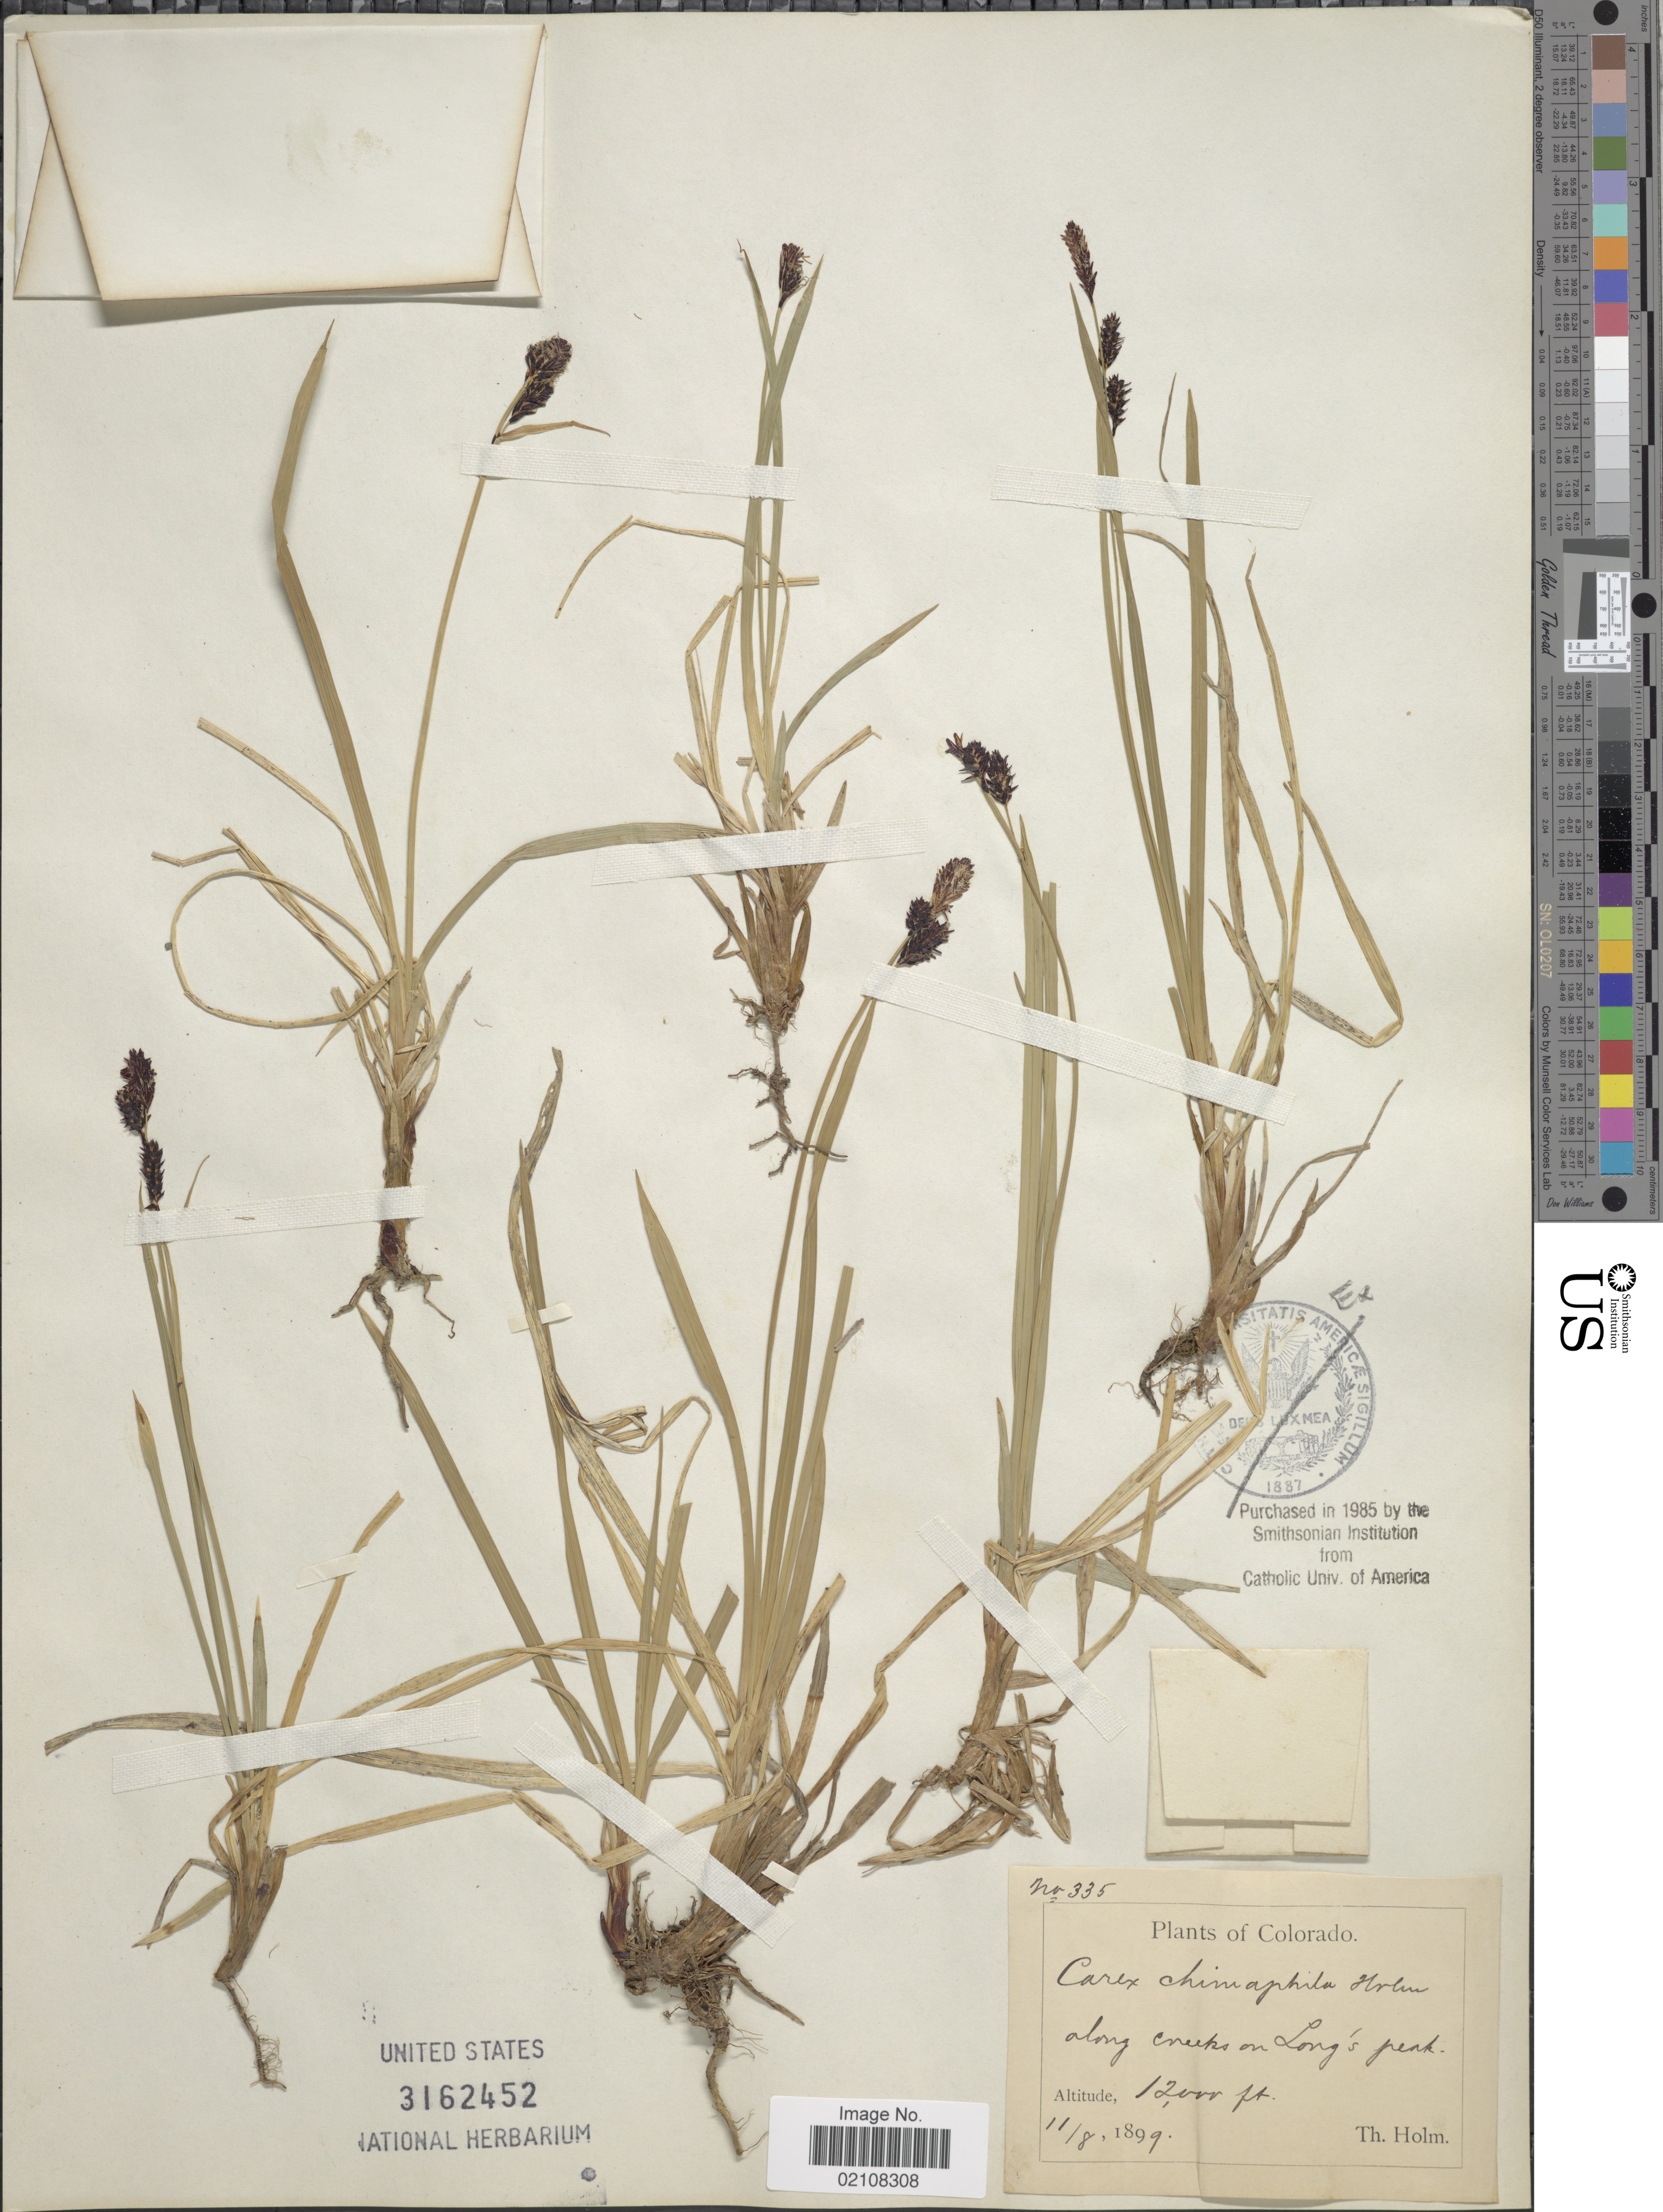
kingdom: Plantae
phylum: Tracheophyta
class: Liliopsida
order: Poales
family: Cyperaceae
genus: Carex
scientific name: Carex scopulorum var. scopulorum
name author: Holm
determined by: Strong, Mark T., (BOT), Smithsonian Institution - National Museum of Natural History (UNITED STATES)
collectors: T. Holm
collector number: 335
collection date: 1899-08-11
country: United States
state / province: Colorado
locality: Along creeks on Long's Peak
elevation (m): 3658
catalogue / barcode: US 3162452